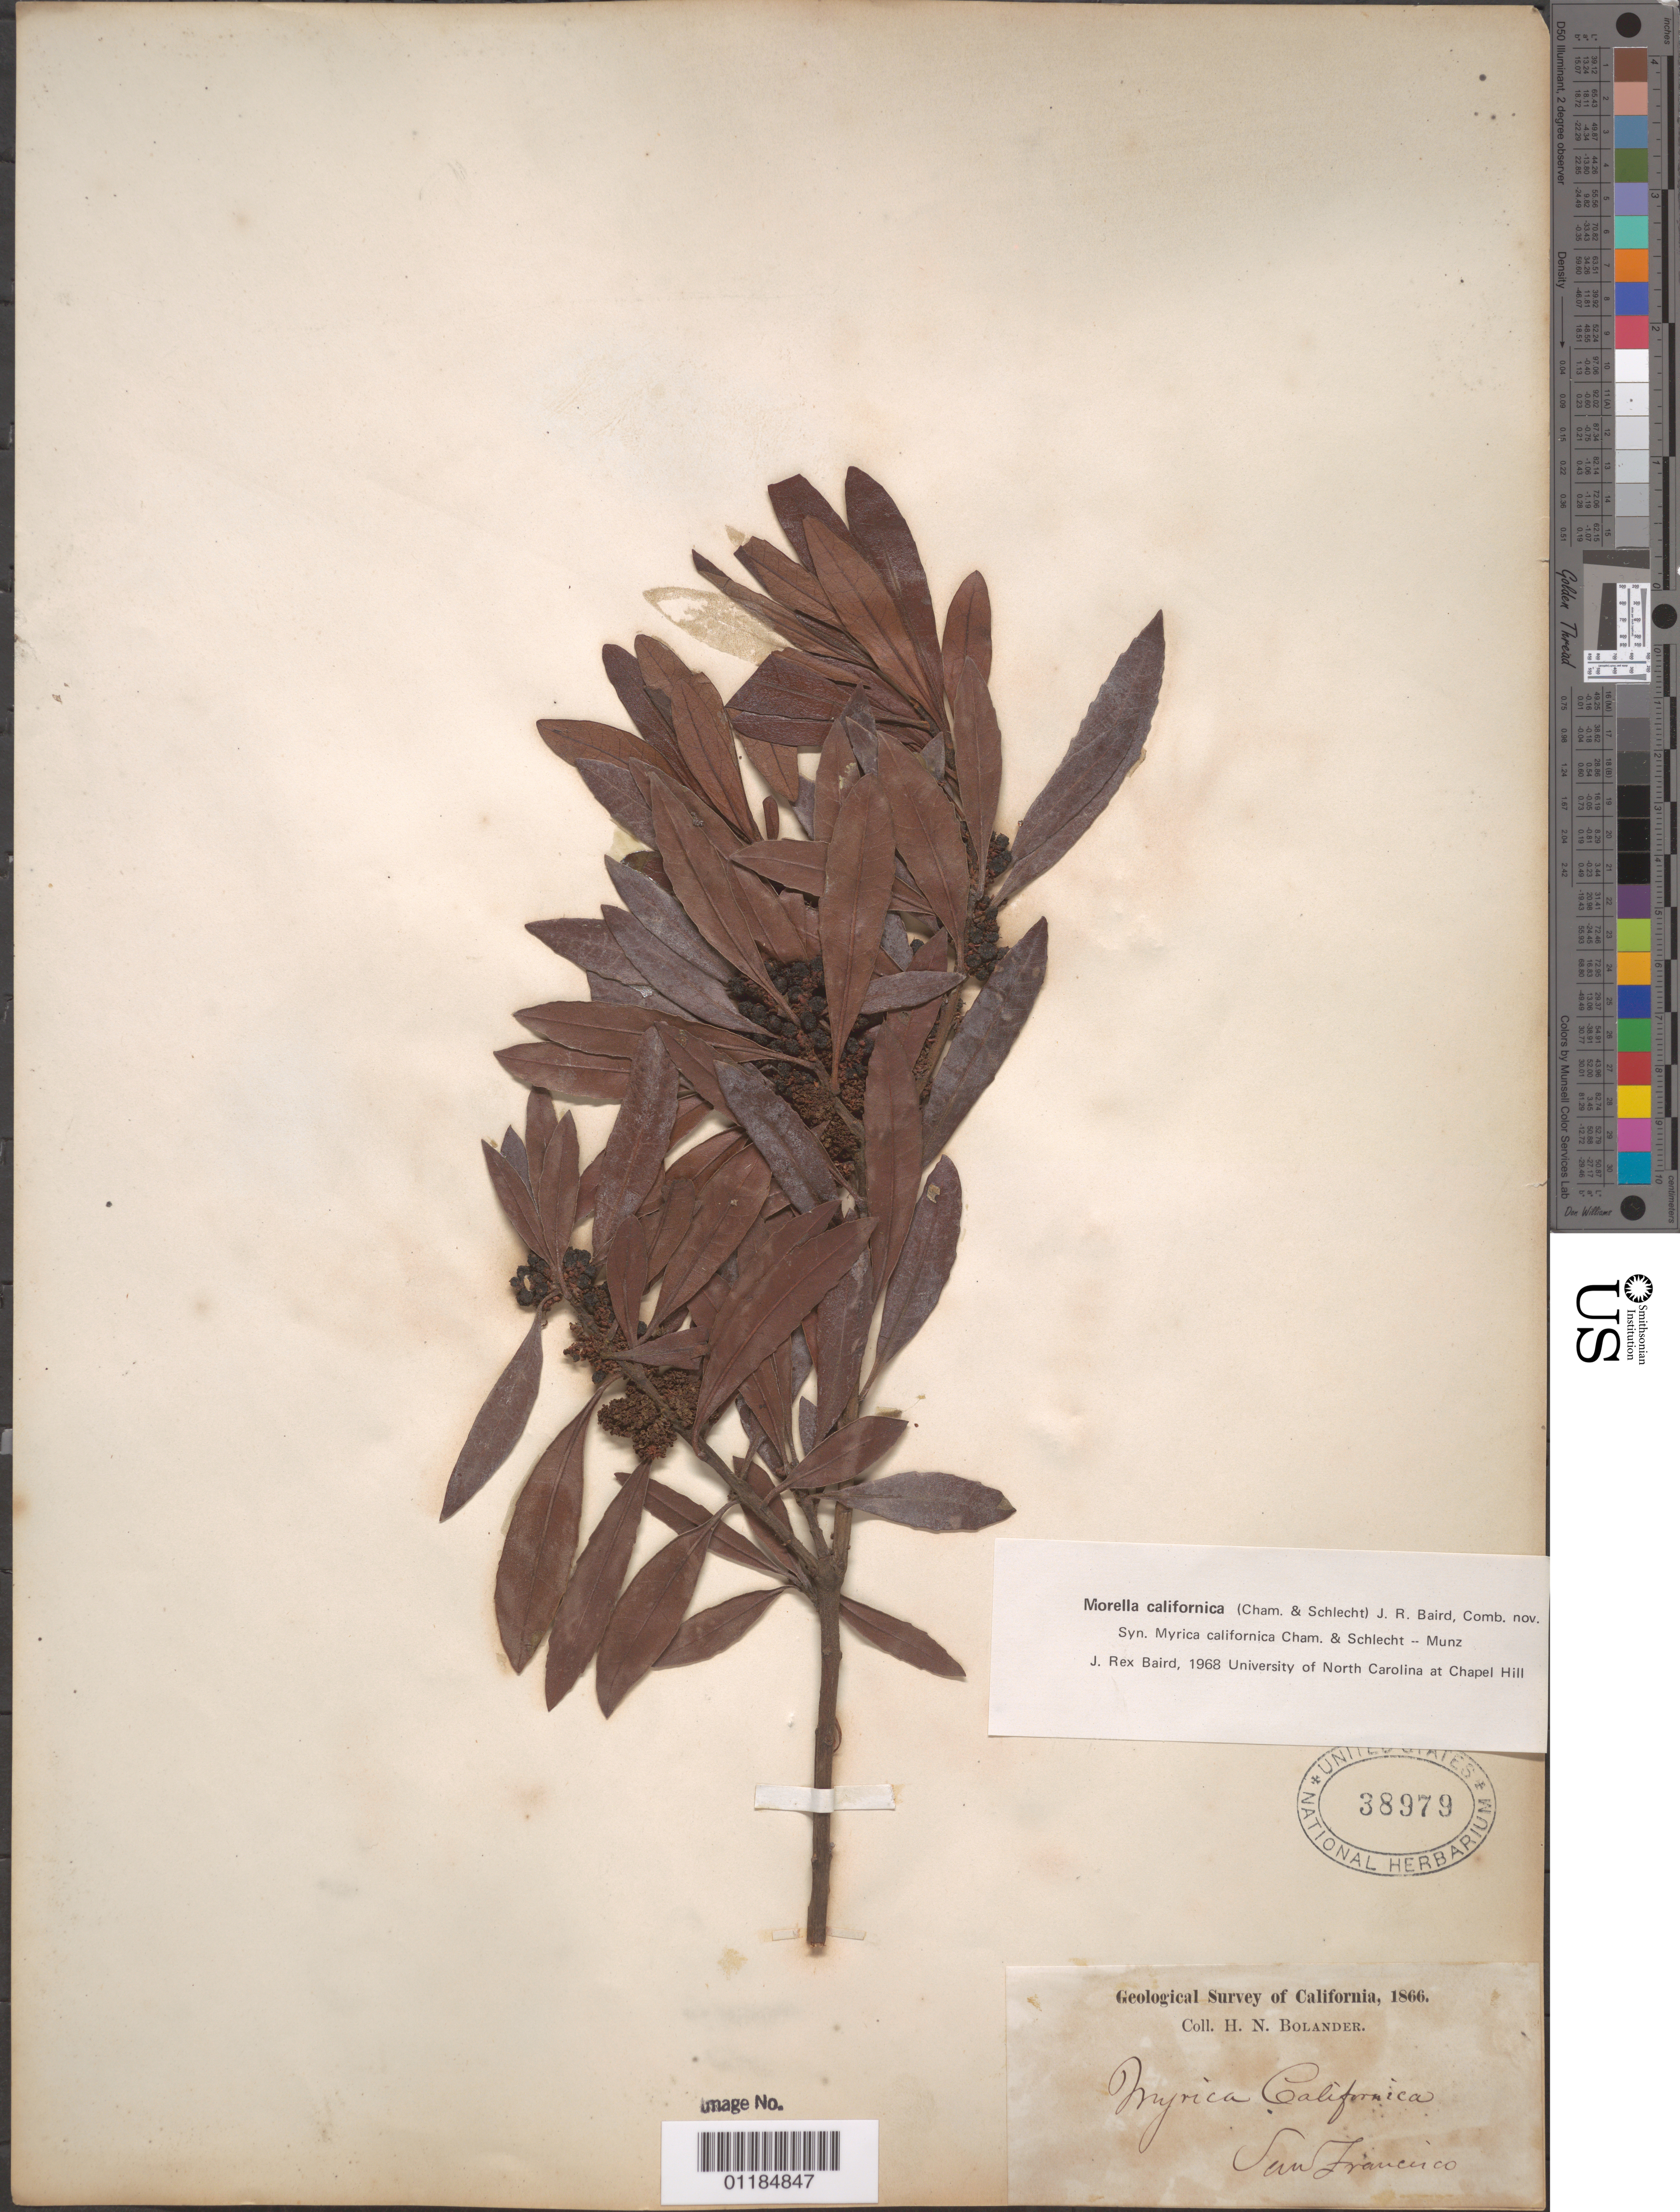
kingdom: Plantae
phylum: Tracheophyta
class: Magnoliopsida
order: Fagales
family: Myricaceae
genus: Morella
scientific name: Morella californica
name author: (Cham.) Wilbur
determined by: Strong, Mark T., (BOT), Smithsonian Institution - National Museum of Natural History (UNITED STATES)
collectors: H. Bolander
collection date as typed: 1866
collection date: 1866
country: United States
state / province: California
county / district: San Francisco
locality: San Francisco.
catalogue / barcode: US 38979